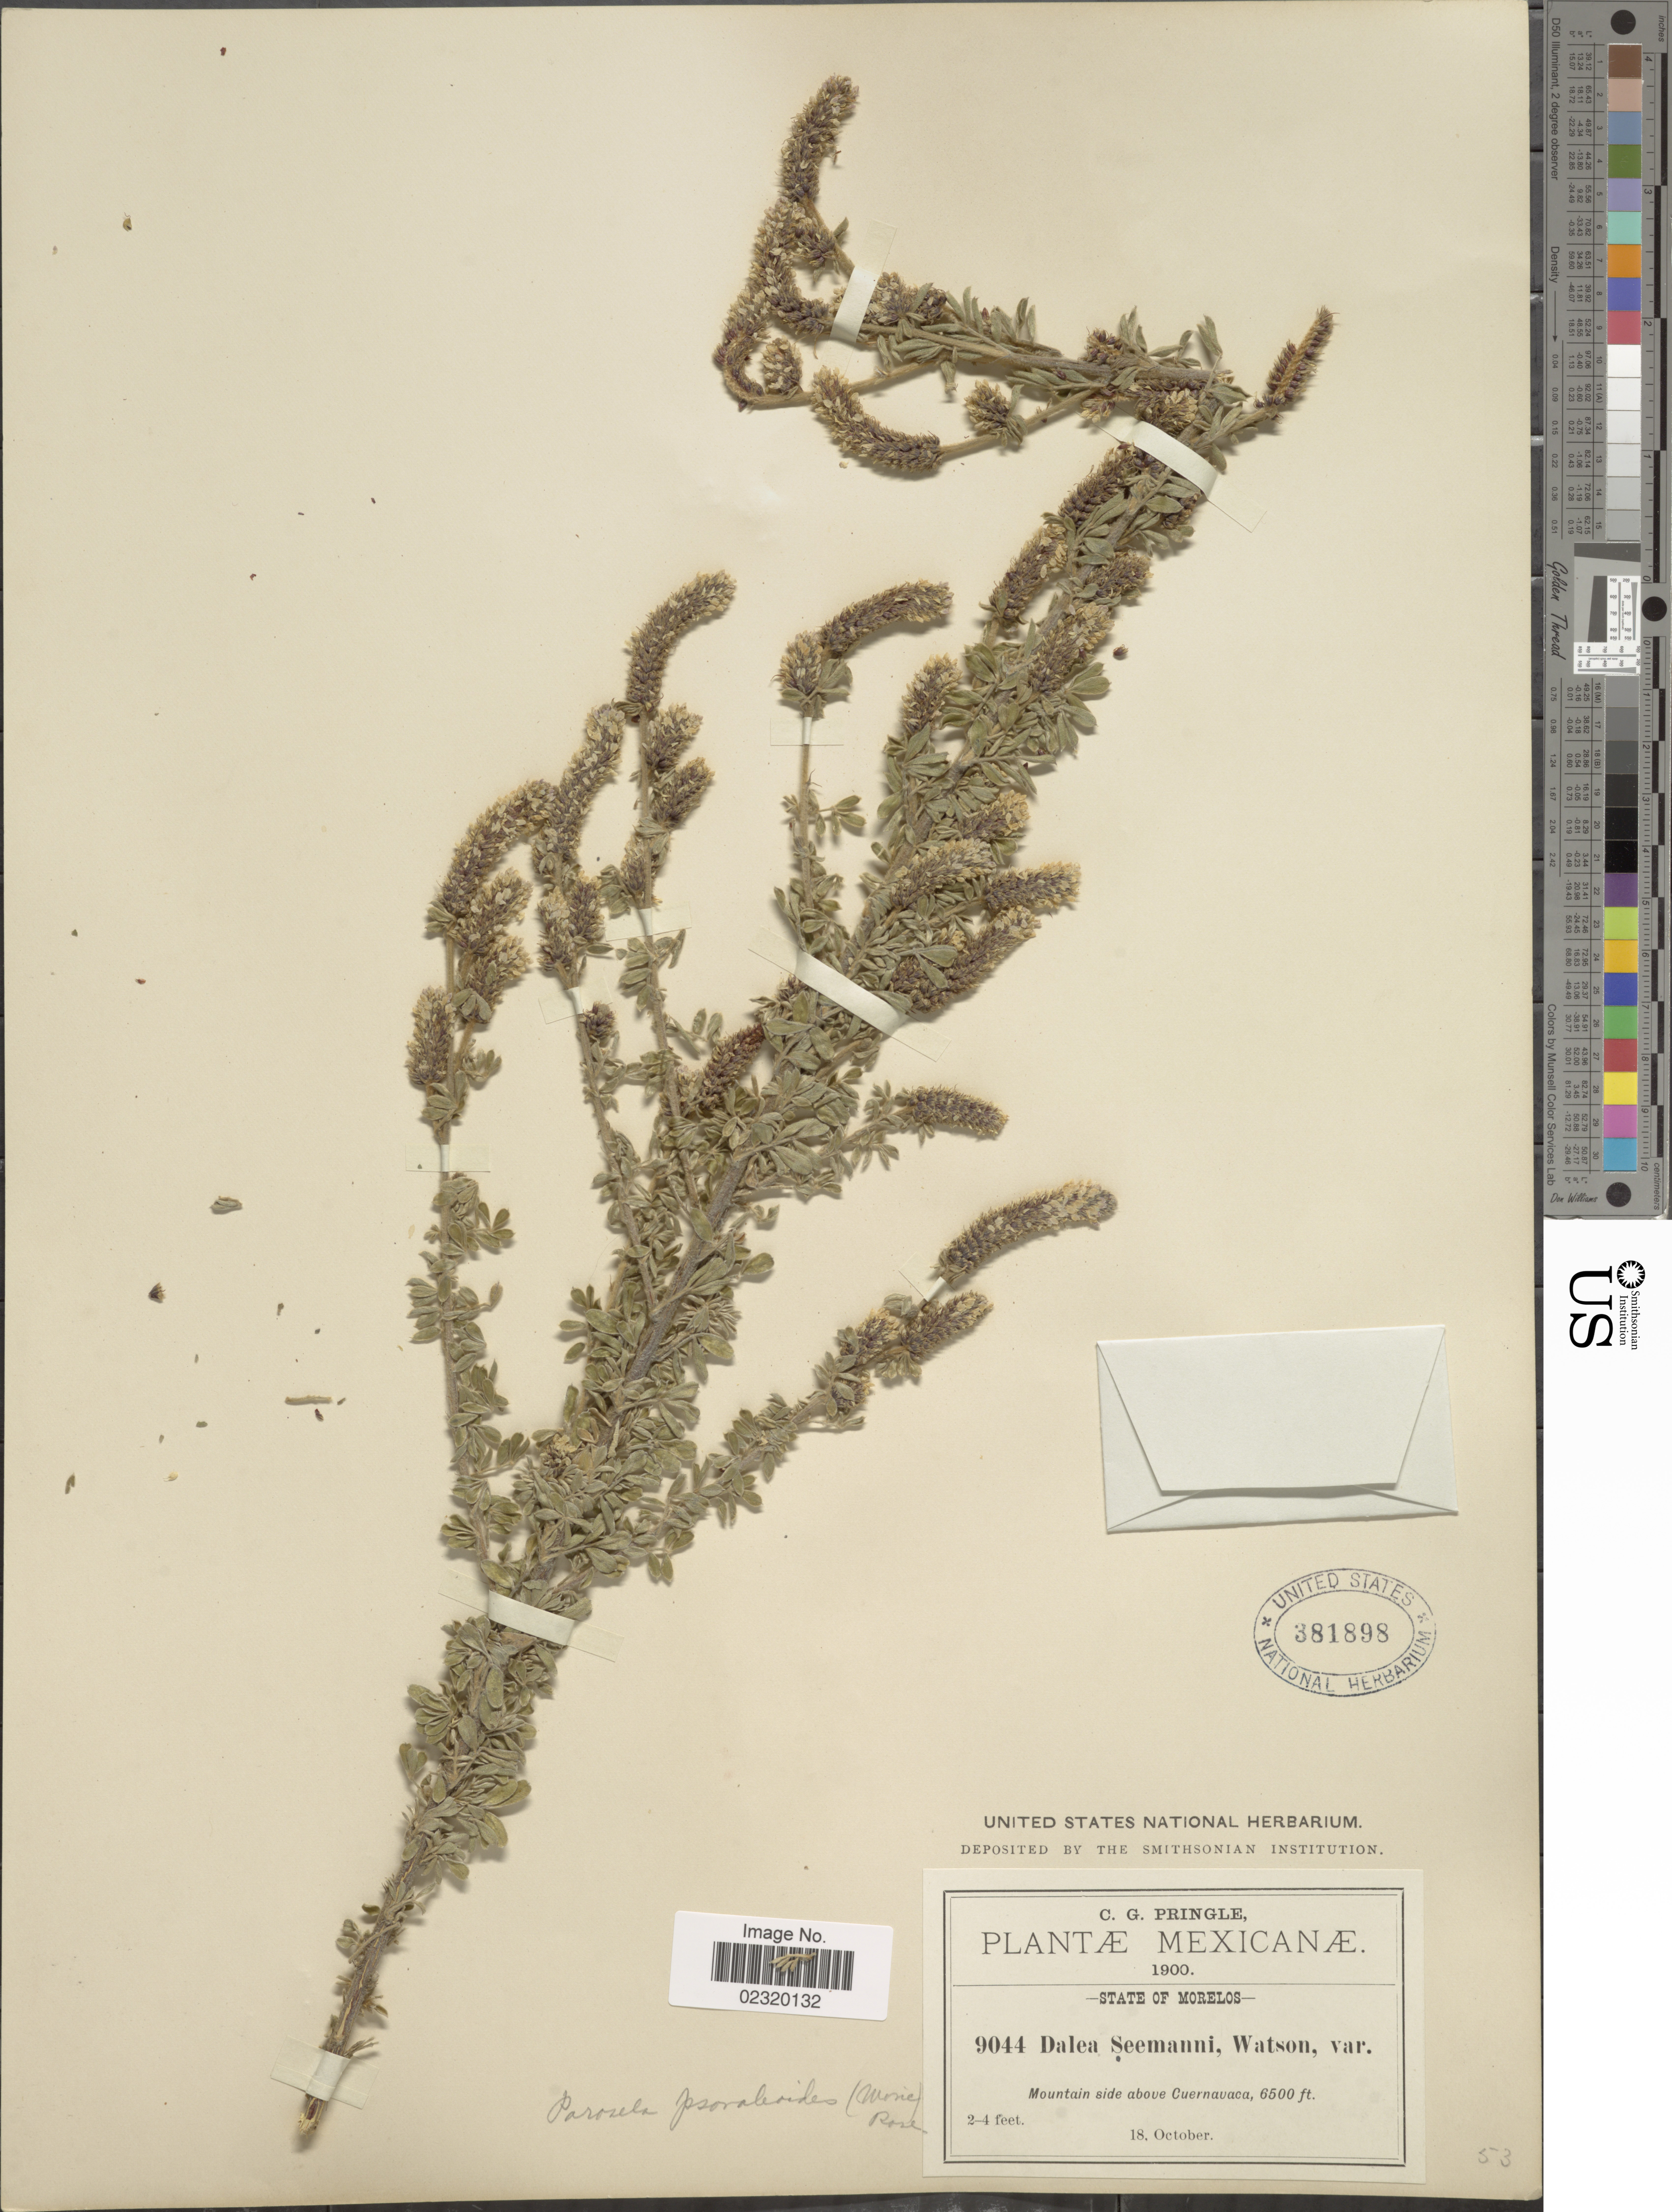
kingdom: Plantae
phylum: Tracheophyta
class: Magnoliopsida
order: Fabales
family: Fabaceae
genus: Dalea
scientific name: Dalea tomentosa var. psoraleoides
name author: (Moric.) Barneby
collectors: C. G. Pringle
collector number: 9044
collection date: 1900-10-18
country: Mexico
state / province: Morelos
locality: Above Cuernavaca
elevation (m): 1981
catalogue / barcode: US 381898